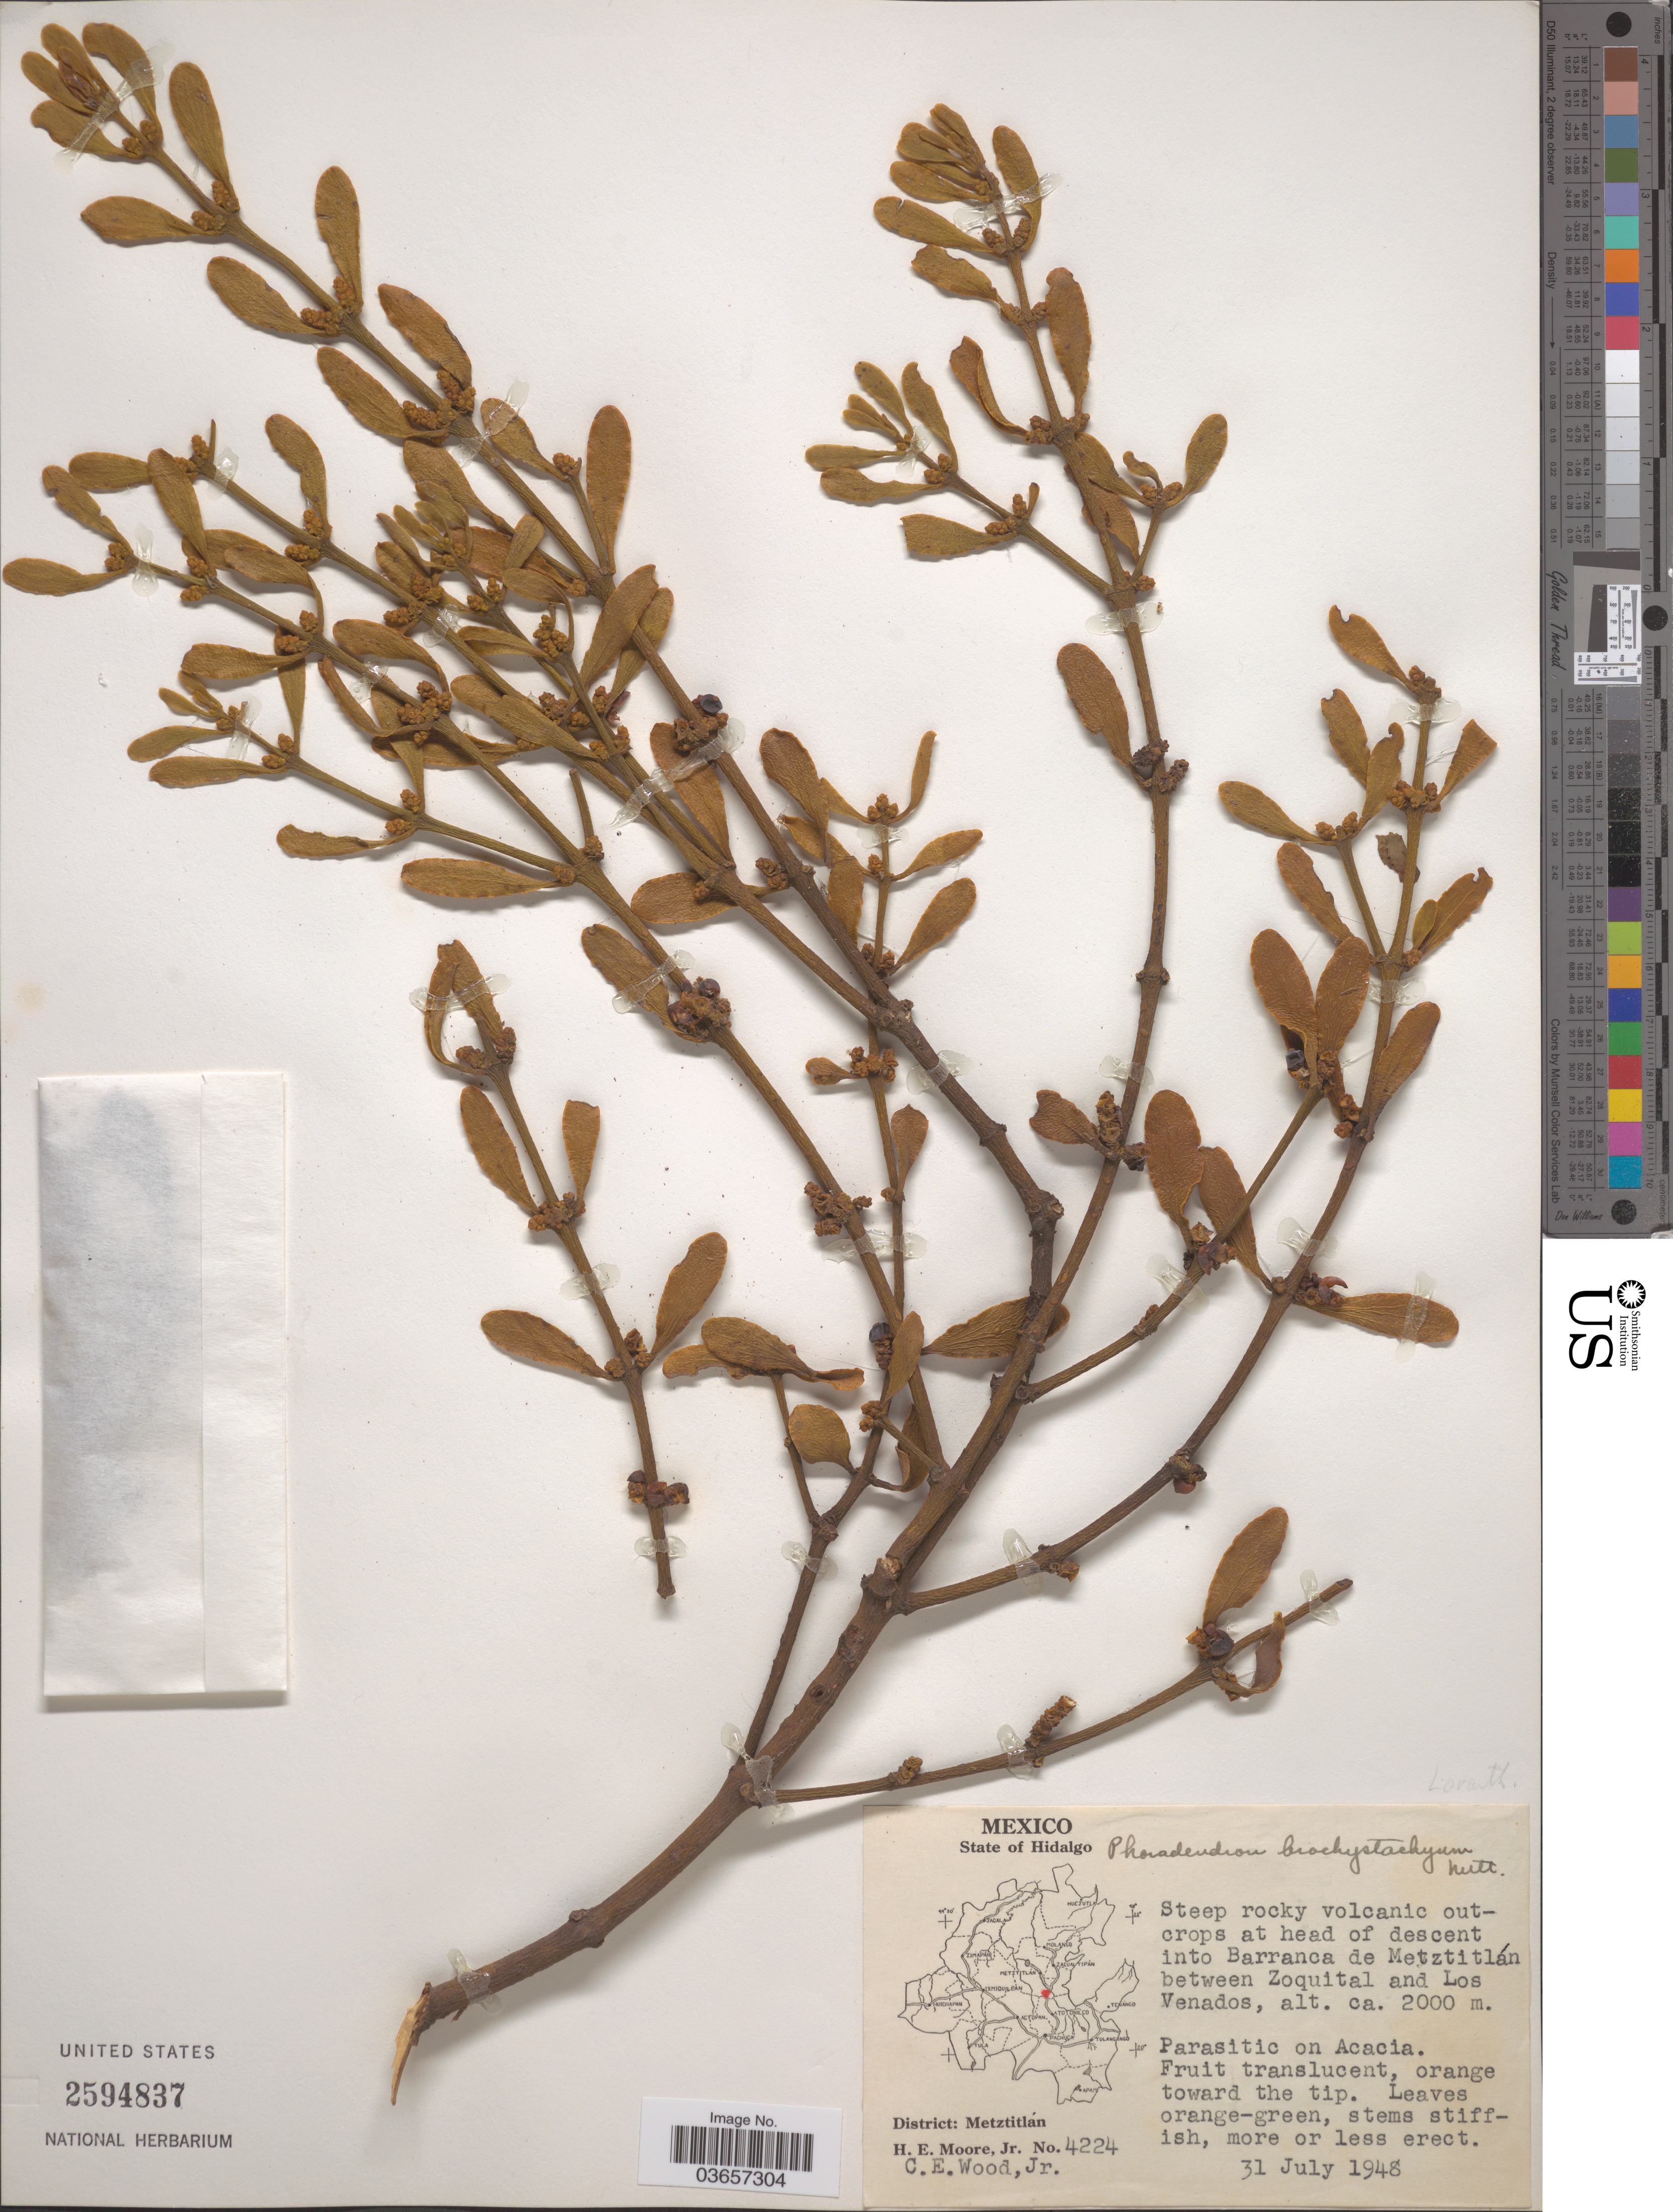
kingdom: Plantae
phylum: Tracheophyta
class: Magnoliopsida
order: Santalales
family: Viscaceae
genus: Phoradendron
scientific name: Phoradendron brachystachyum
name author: (DC.) Oliv.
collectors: H. Moore & C. Wood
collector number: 4224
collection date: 1948-07-31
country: Mexico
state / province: Hidalgo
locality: District: Metztitlan. Steep rocky volcanic outcrops at head of descent into Barranca de Metztitlán between Zoquital and Los Venados.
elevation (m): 2000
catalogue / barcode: US 2594837